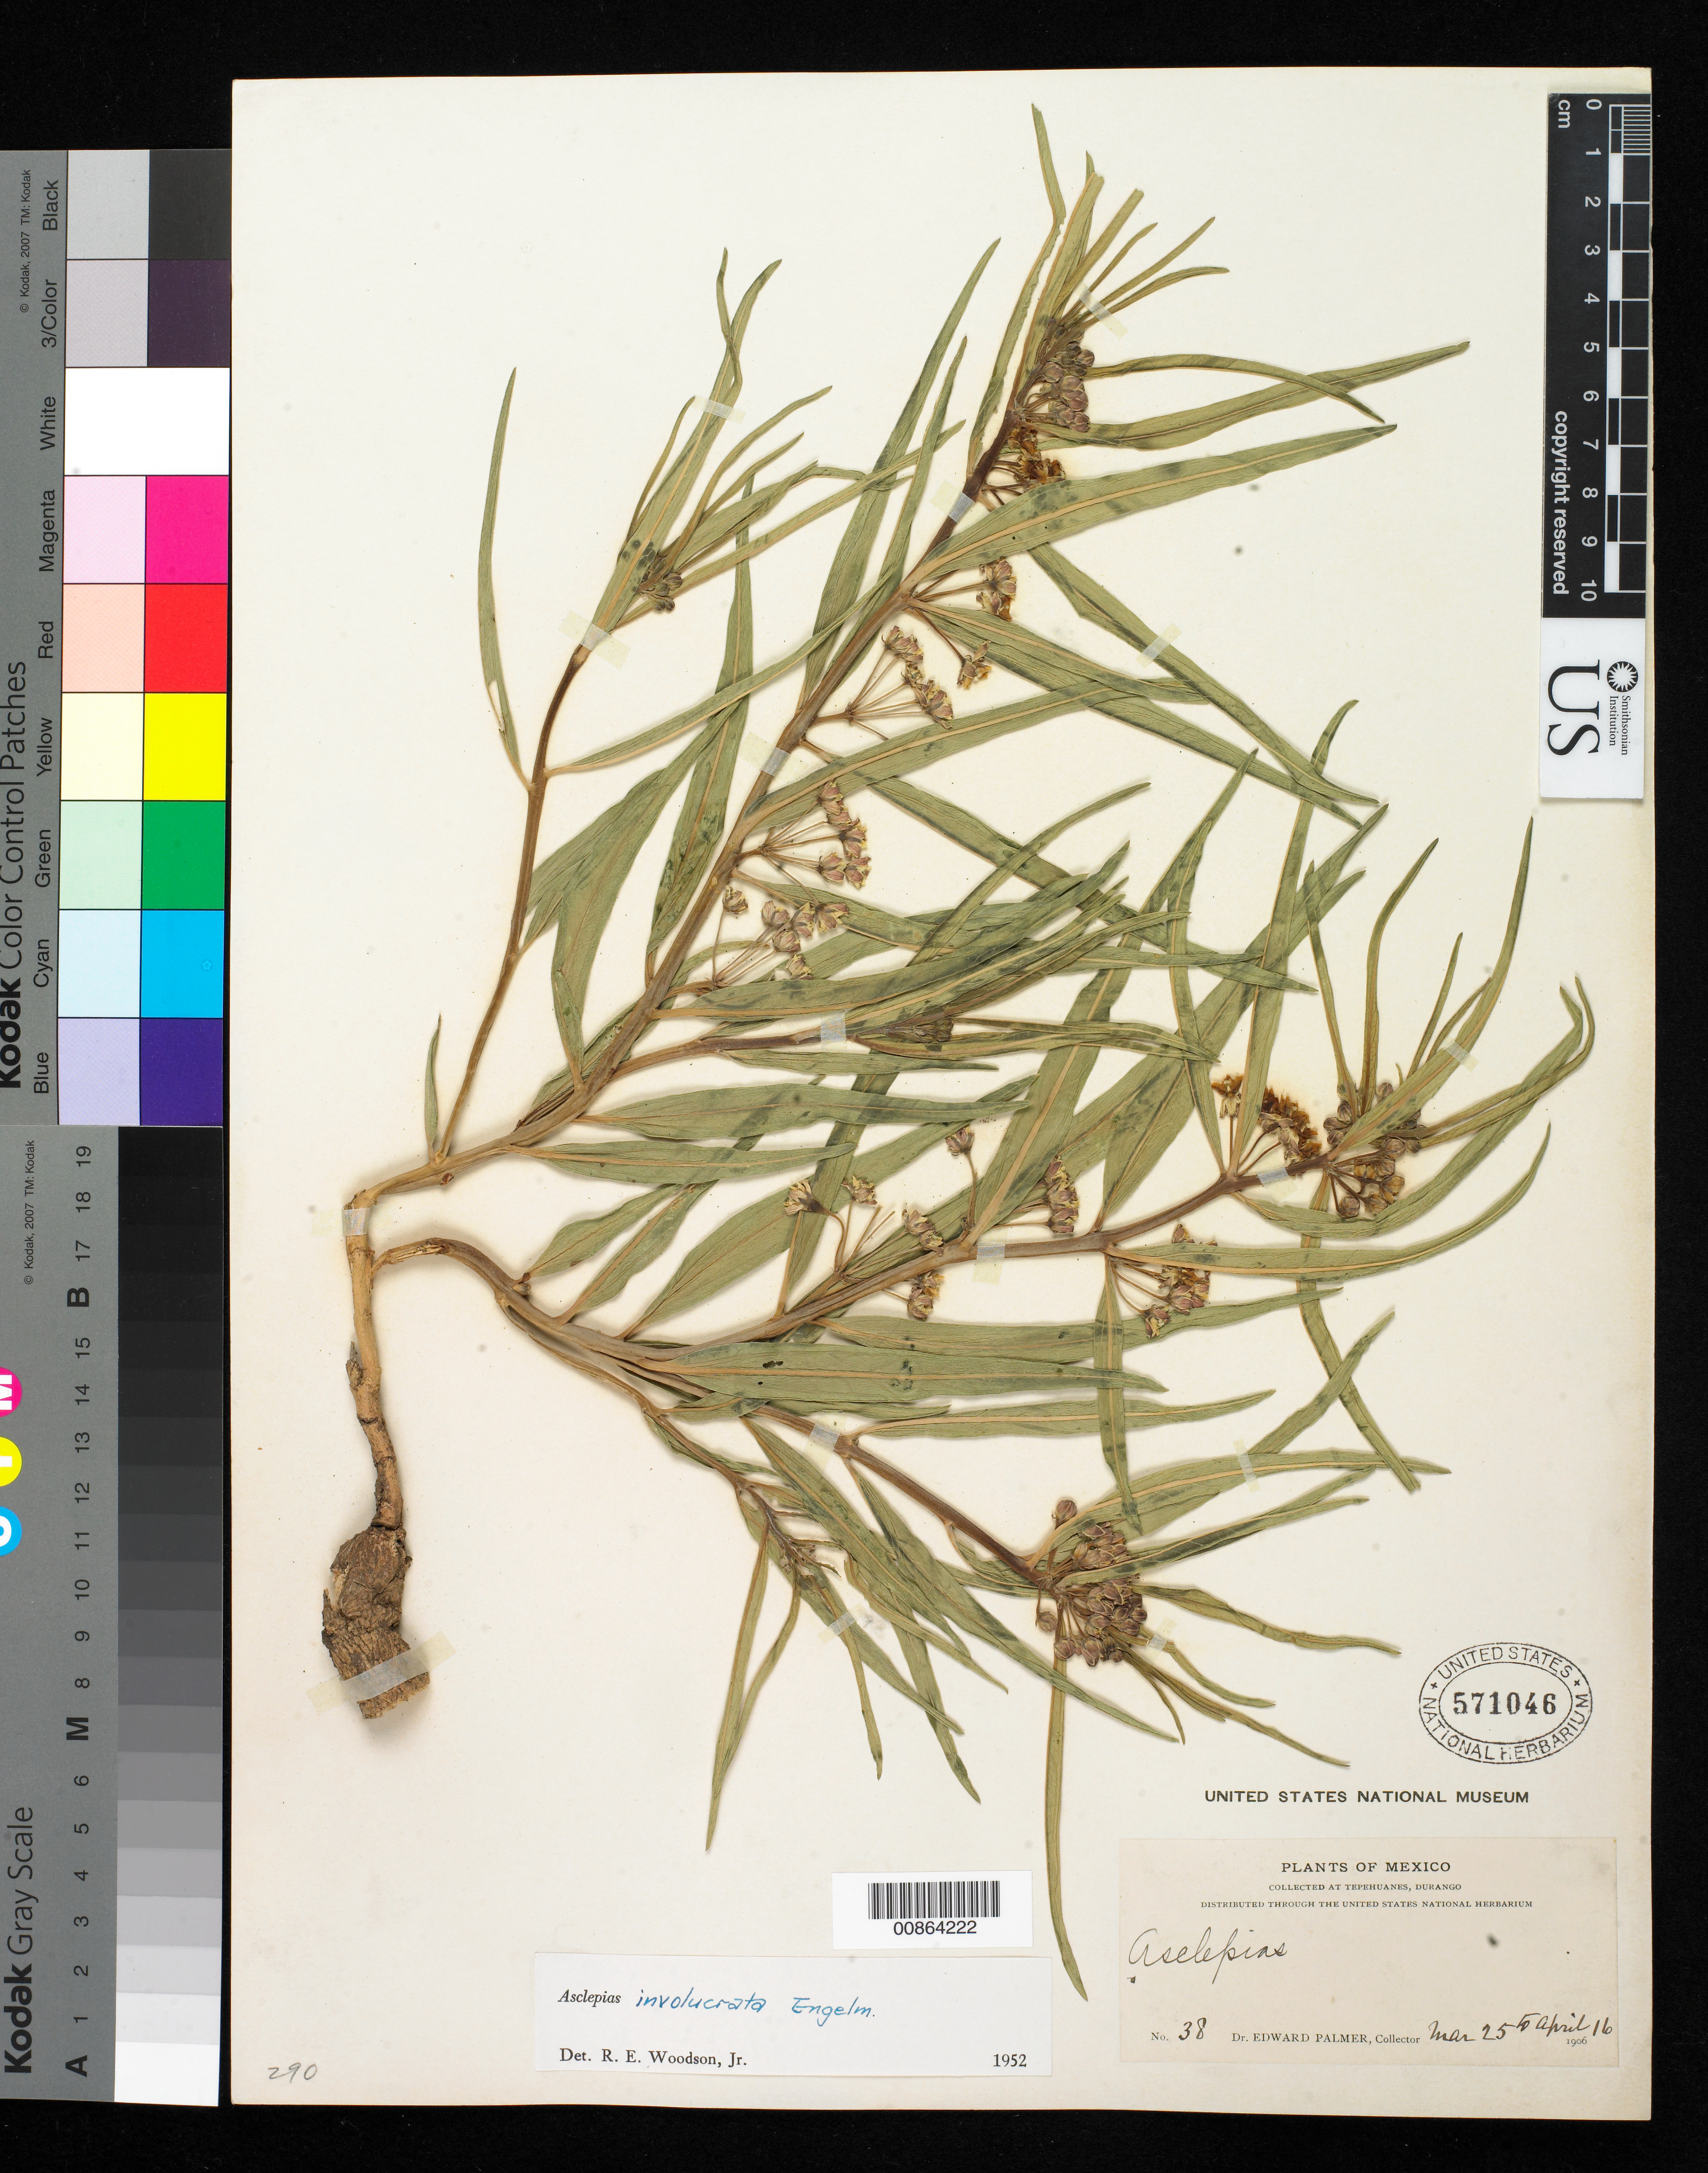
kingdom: Plantae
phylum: Tracheophyta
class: Magnoliopsida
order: Gentianales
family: Apocynaceae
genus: Asclepias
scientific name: Asclepias involucrata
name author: Engelm. ex Torr.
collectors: E. Palmer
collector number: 38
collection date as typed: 25 Mar 1906 to 16 Apr 1906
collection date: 1906-03-25/1906-04-16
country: Mexico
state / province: Durango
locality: Tepehuanes, Durango.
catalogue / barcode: US 571046